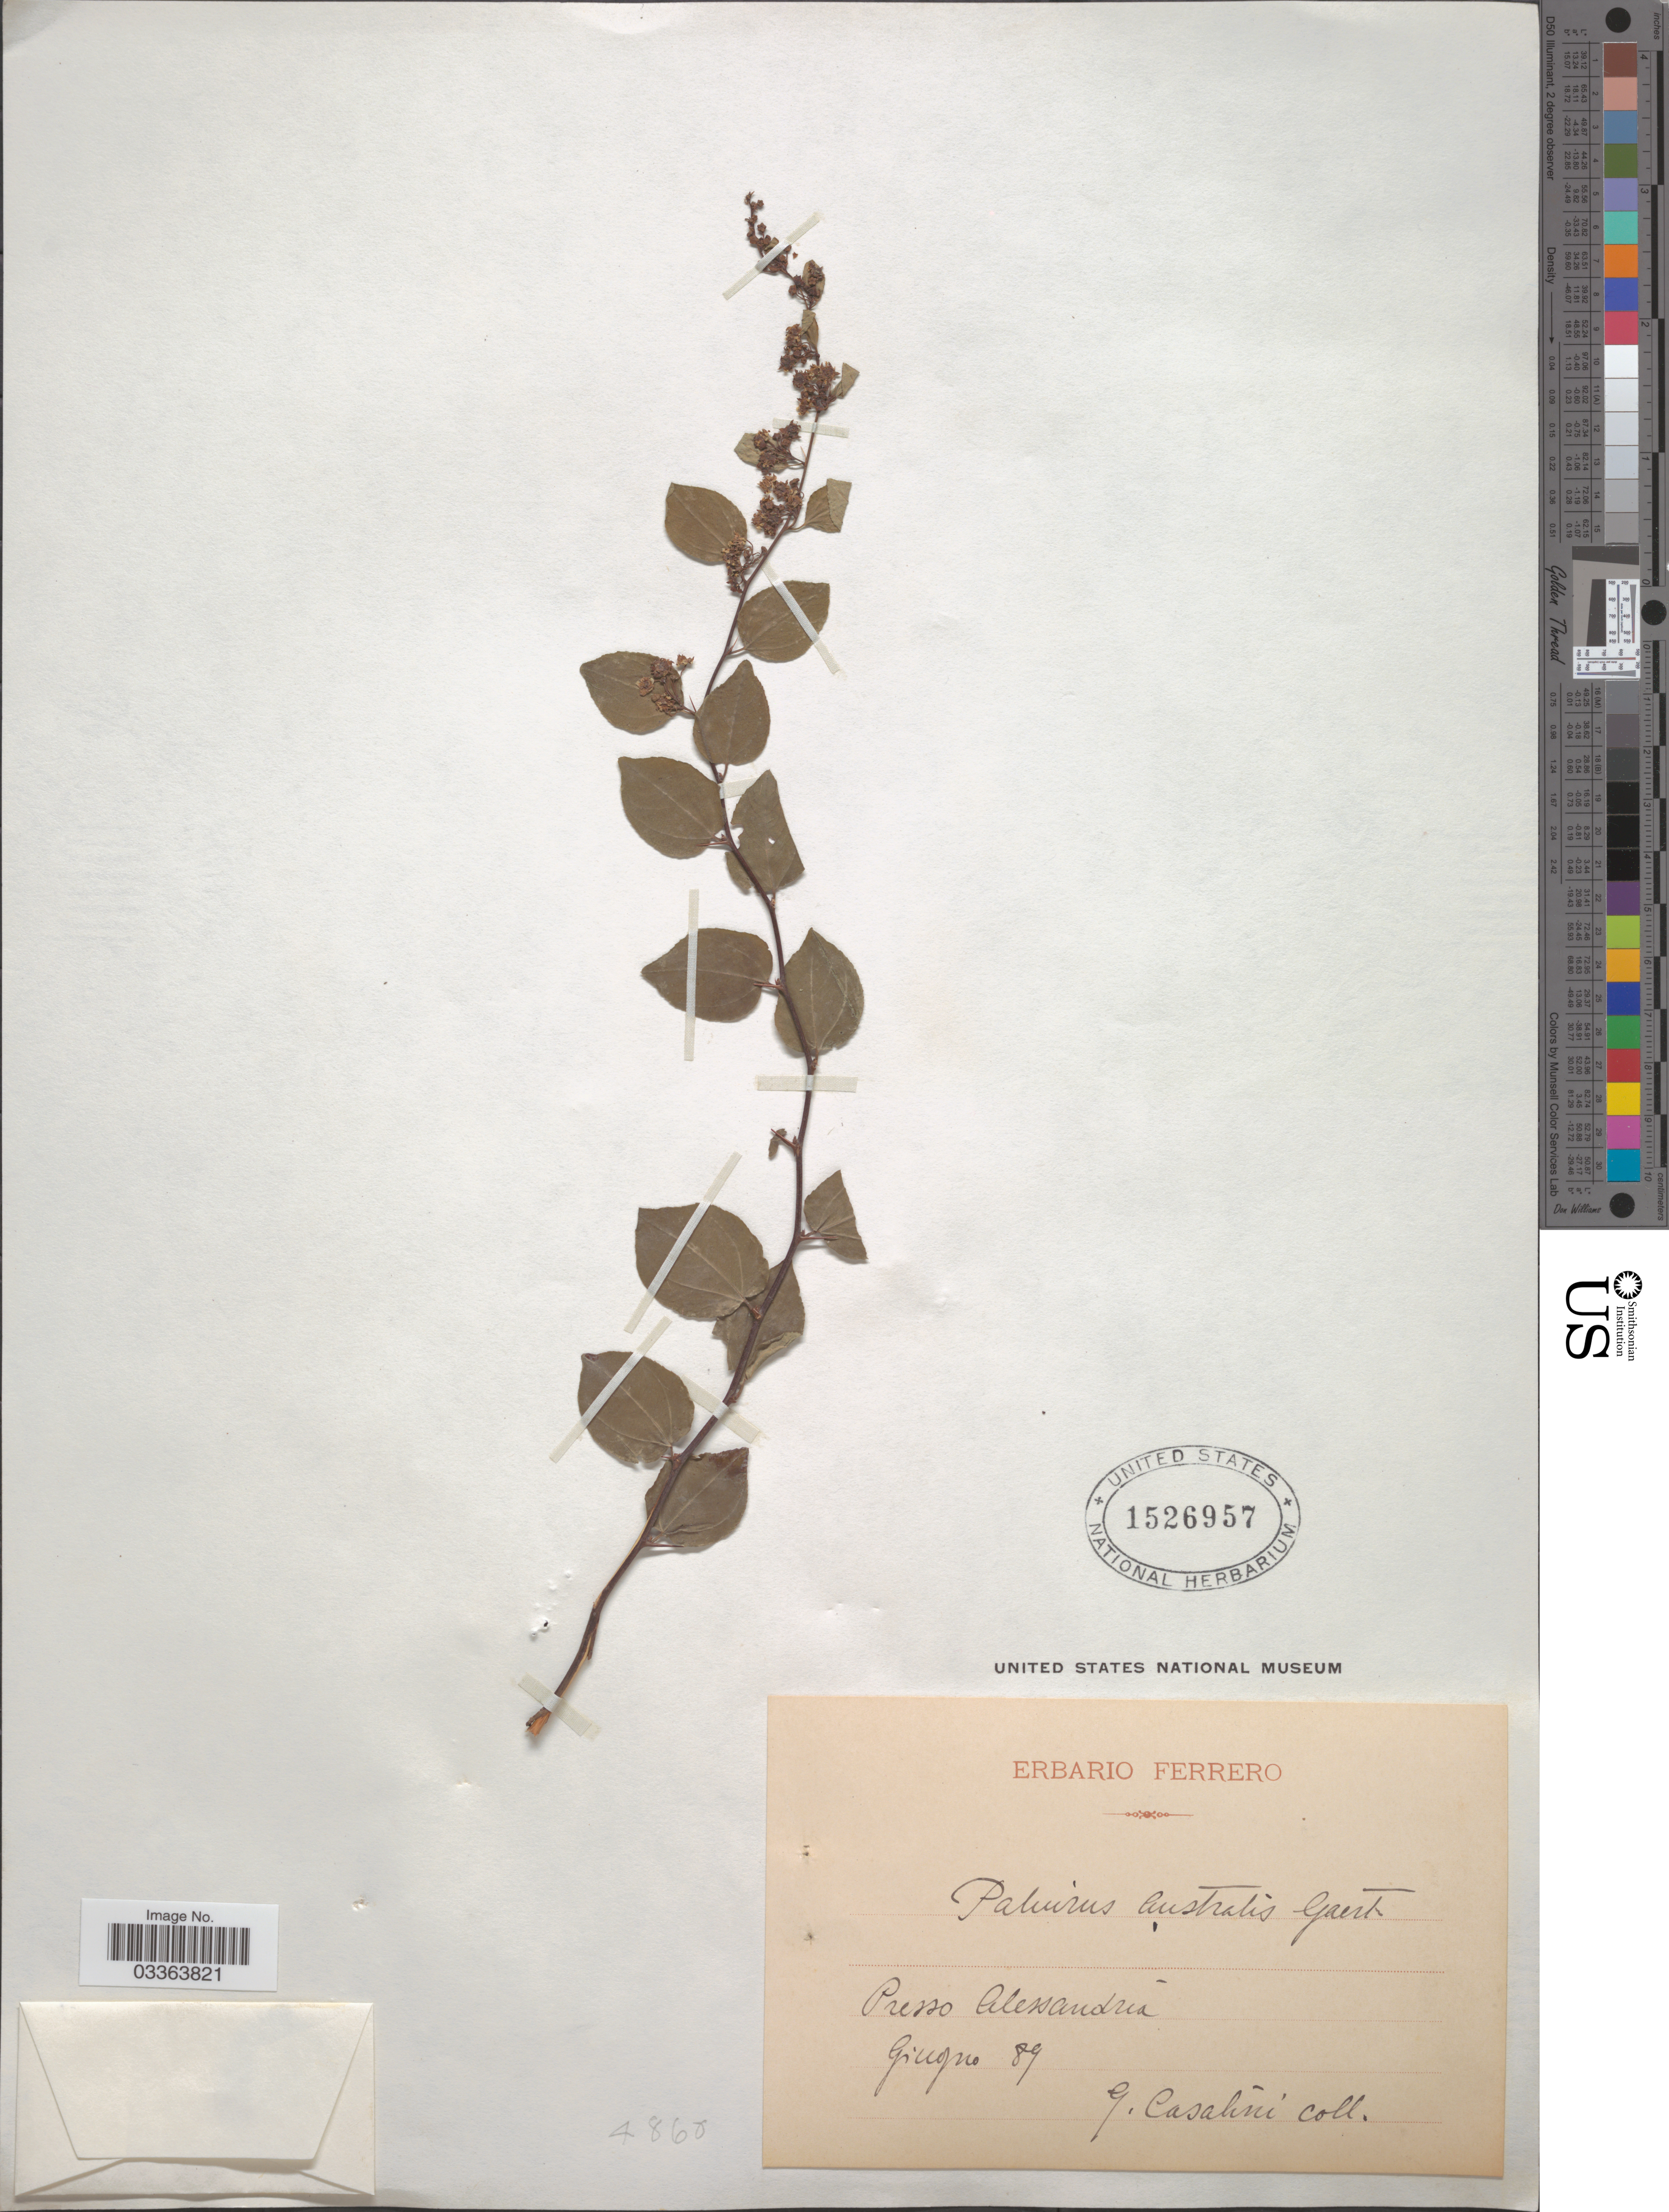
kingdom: Plantae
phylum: Tracheophyta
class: Magnoliopsida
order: Rosales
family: Rhamnaceae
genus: Paliurus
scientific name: Paliurus australis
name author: Gaertn.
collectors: G. Casalini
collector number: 89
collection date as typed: Transcribed d/m/y: /6/89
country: Italy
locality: Presso Alessandria.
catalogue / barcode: US 1526957